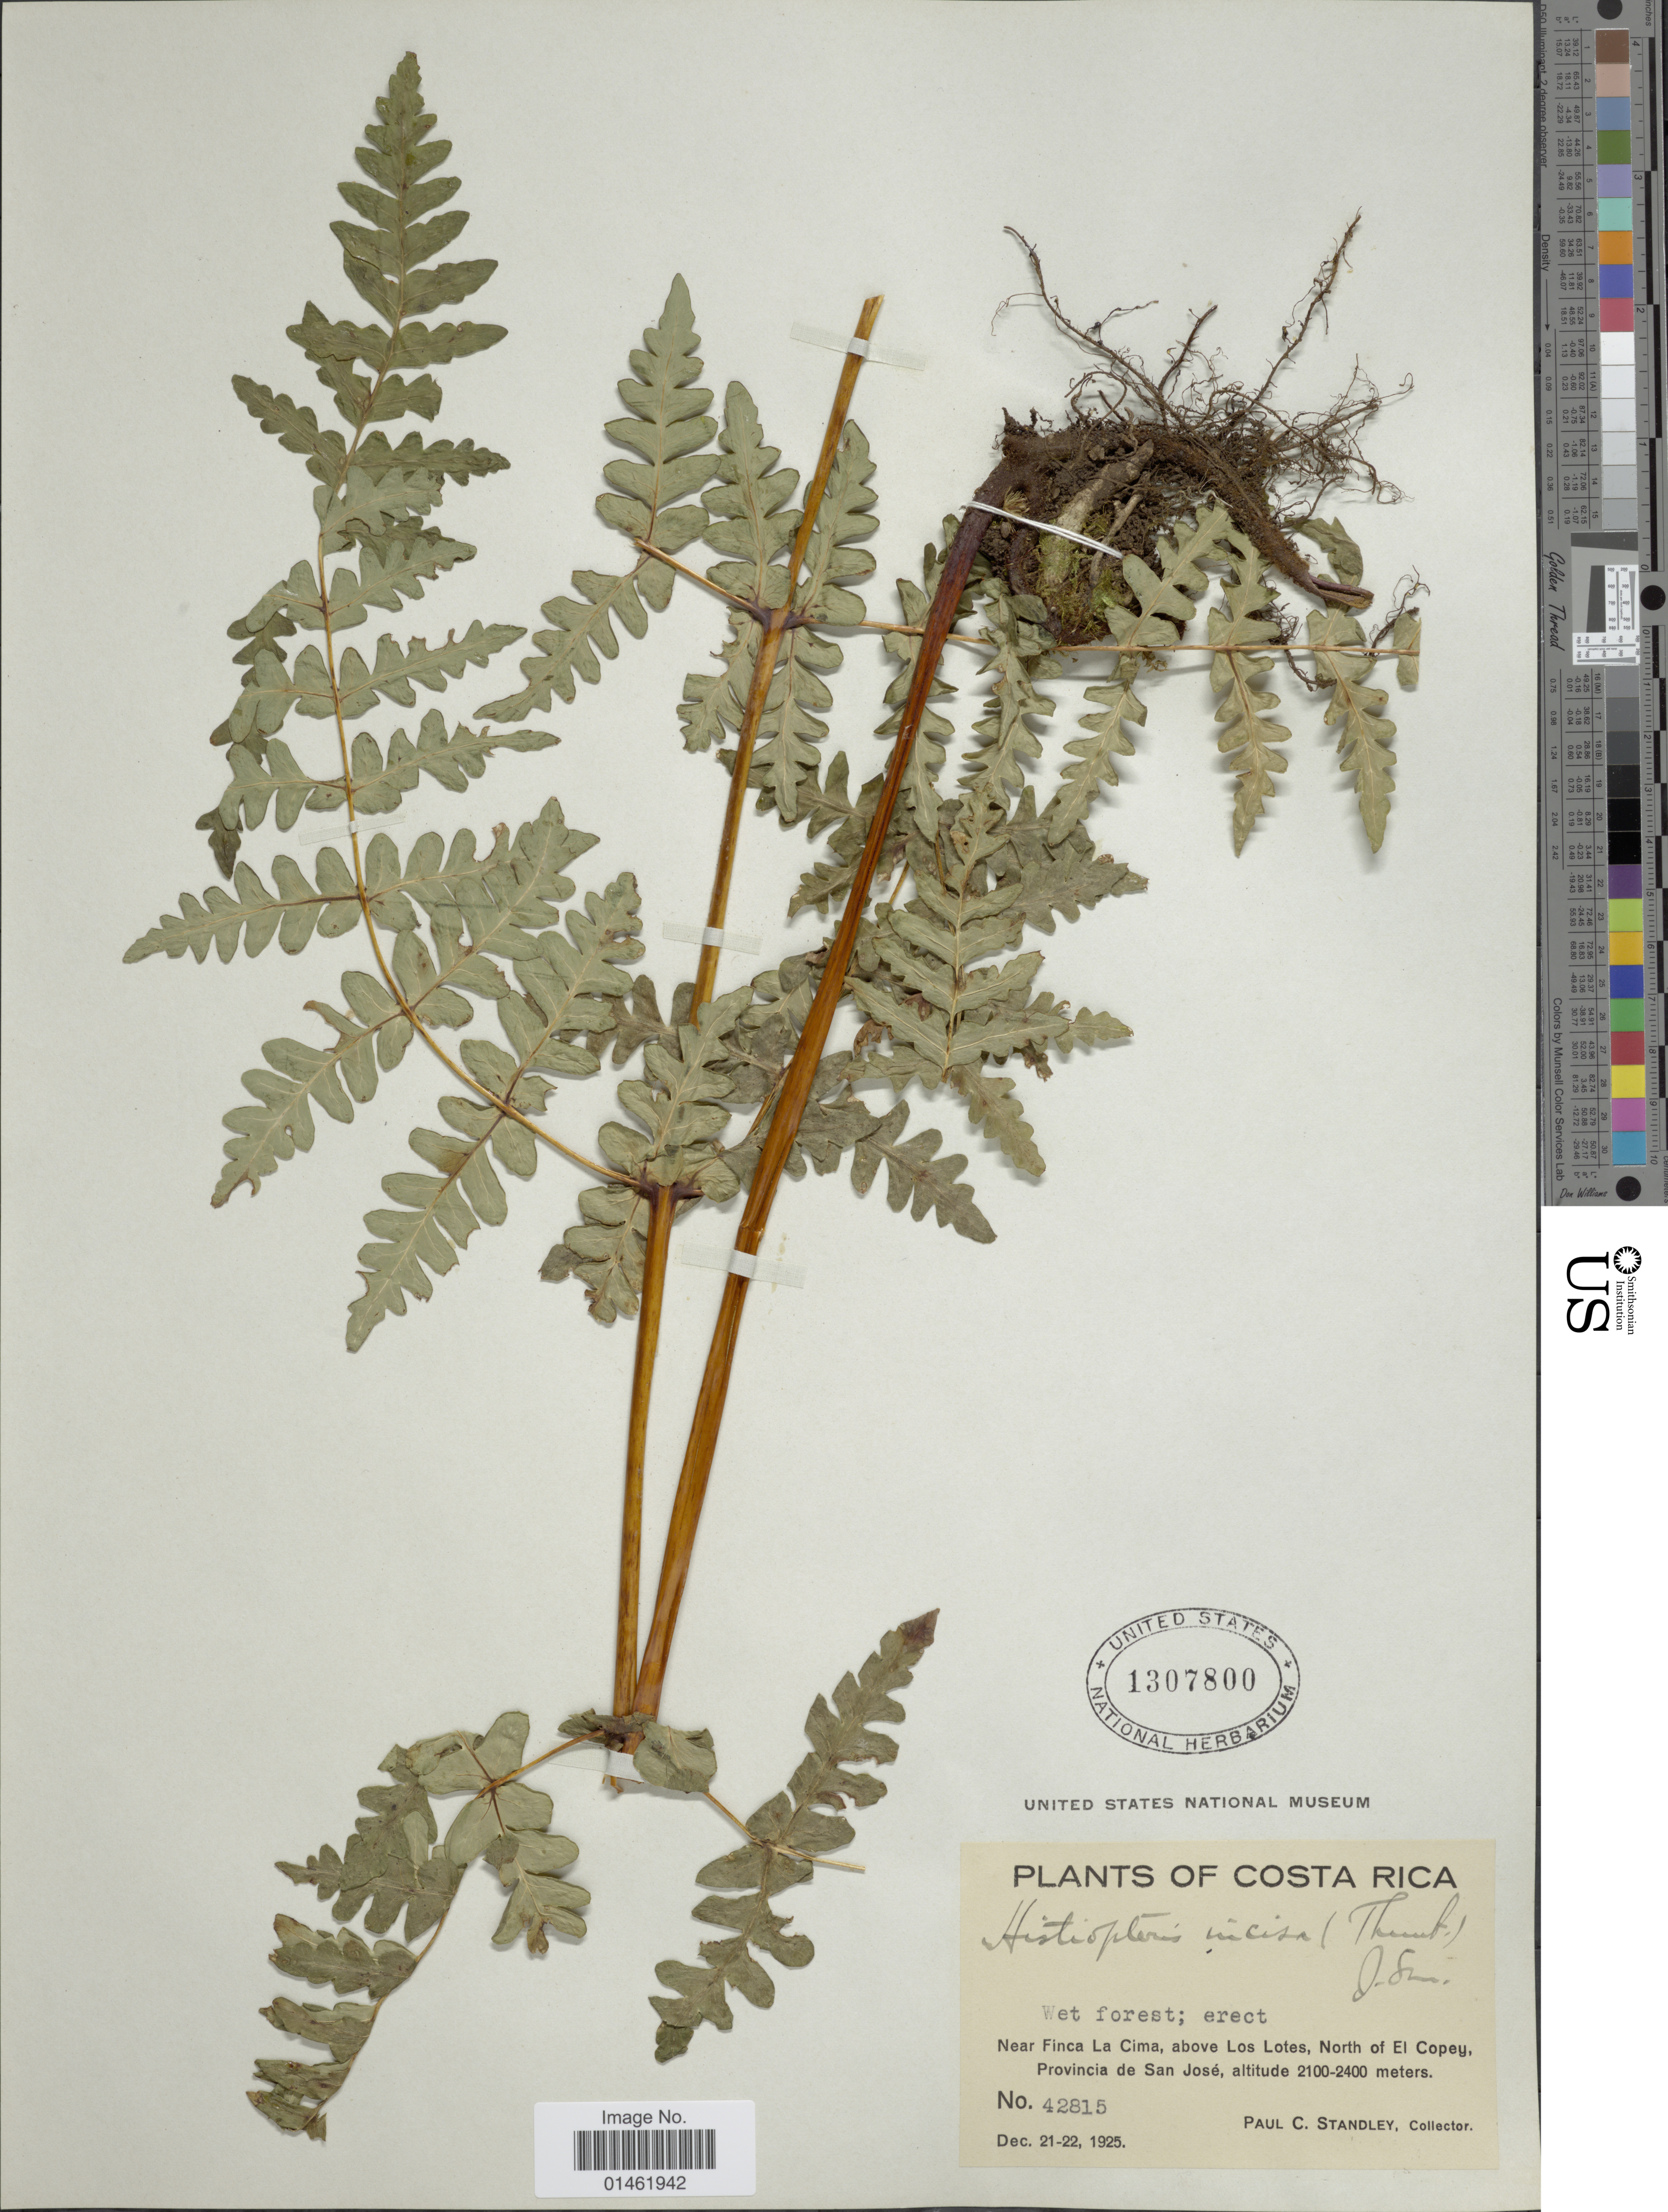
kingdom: Plantae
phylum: Tracheophyta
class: Polypodiopsida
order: Polypodiales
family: Dennstaedtiaceae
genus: Histiopteris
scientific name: Histiopteris incisa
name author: (Thunb.) J. Sm.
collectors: P. C. Standley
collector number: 42815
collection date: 1925-12-21/1925-12-22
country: Costa Rica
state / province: San José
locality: Near Finca La Cima, above Los Lotes, North of El Copey, Provincia de San José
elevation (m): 2100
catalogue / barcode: US 1307800